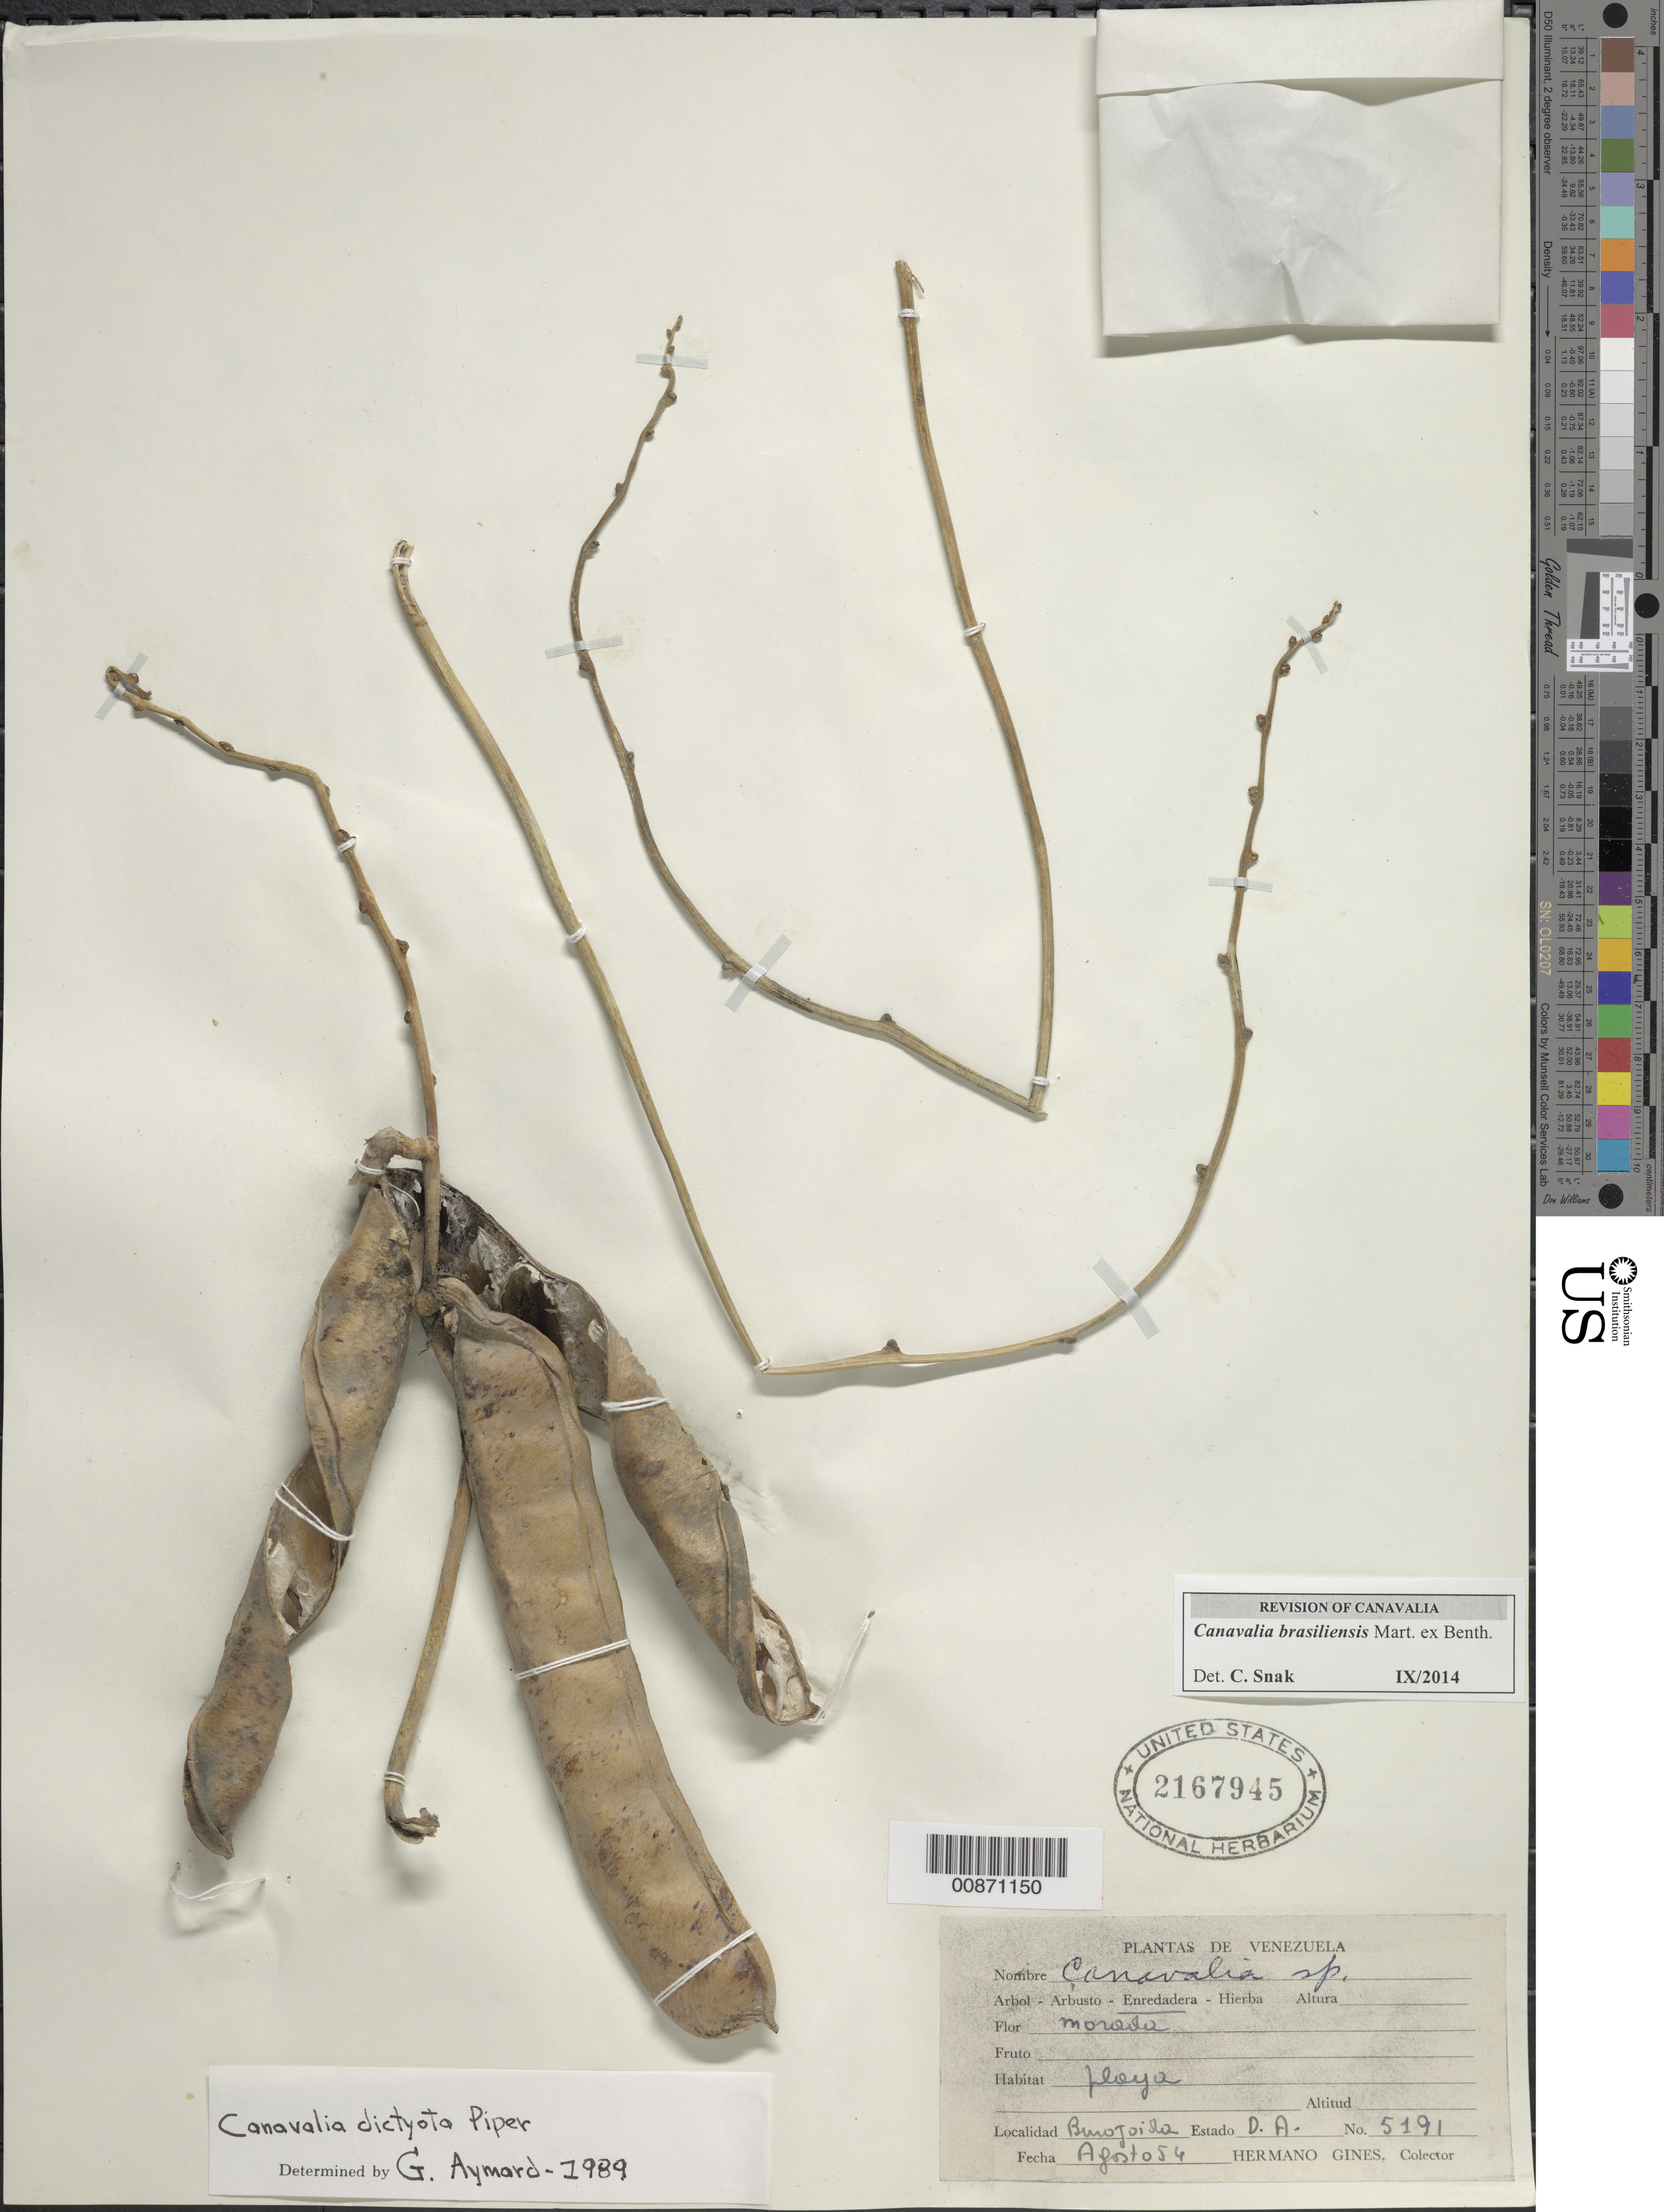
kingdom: Plantae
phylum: Tracheophyta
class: Magnoliopsida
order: Fabales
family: Fabaceae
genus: Canavalia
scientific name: Canavalia brasiliensis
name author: Mart. ex Benth.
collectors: H. Gines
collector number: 5191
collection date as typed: Aug-54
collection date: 1954-08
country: Venezuela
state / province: Delta Amacuro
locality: Isla Burojoida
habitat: Playa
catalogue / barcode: US 2167945